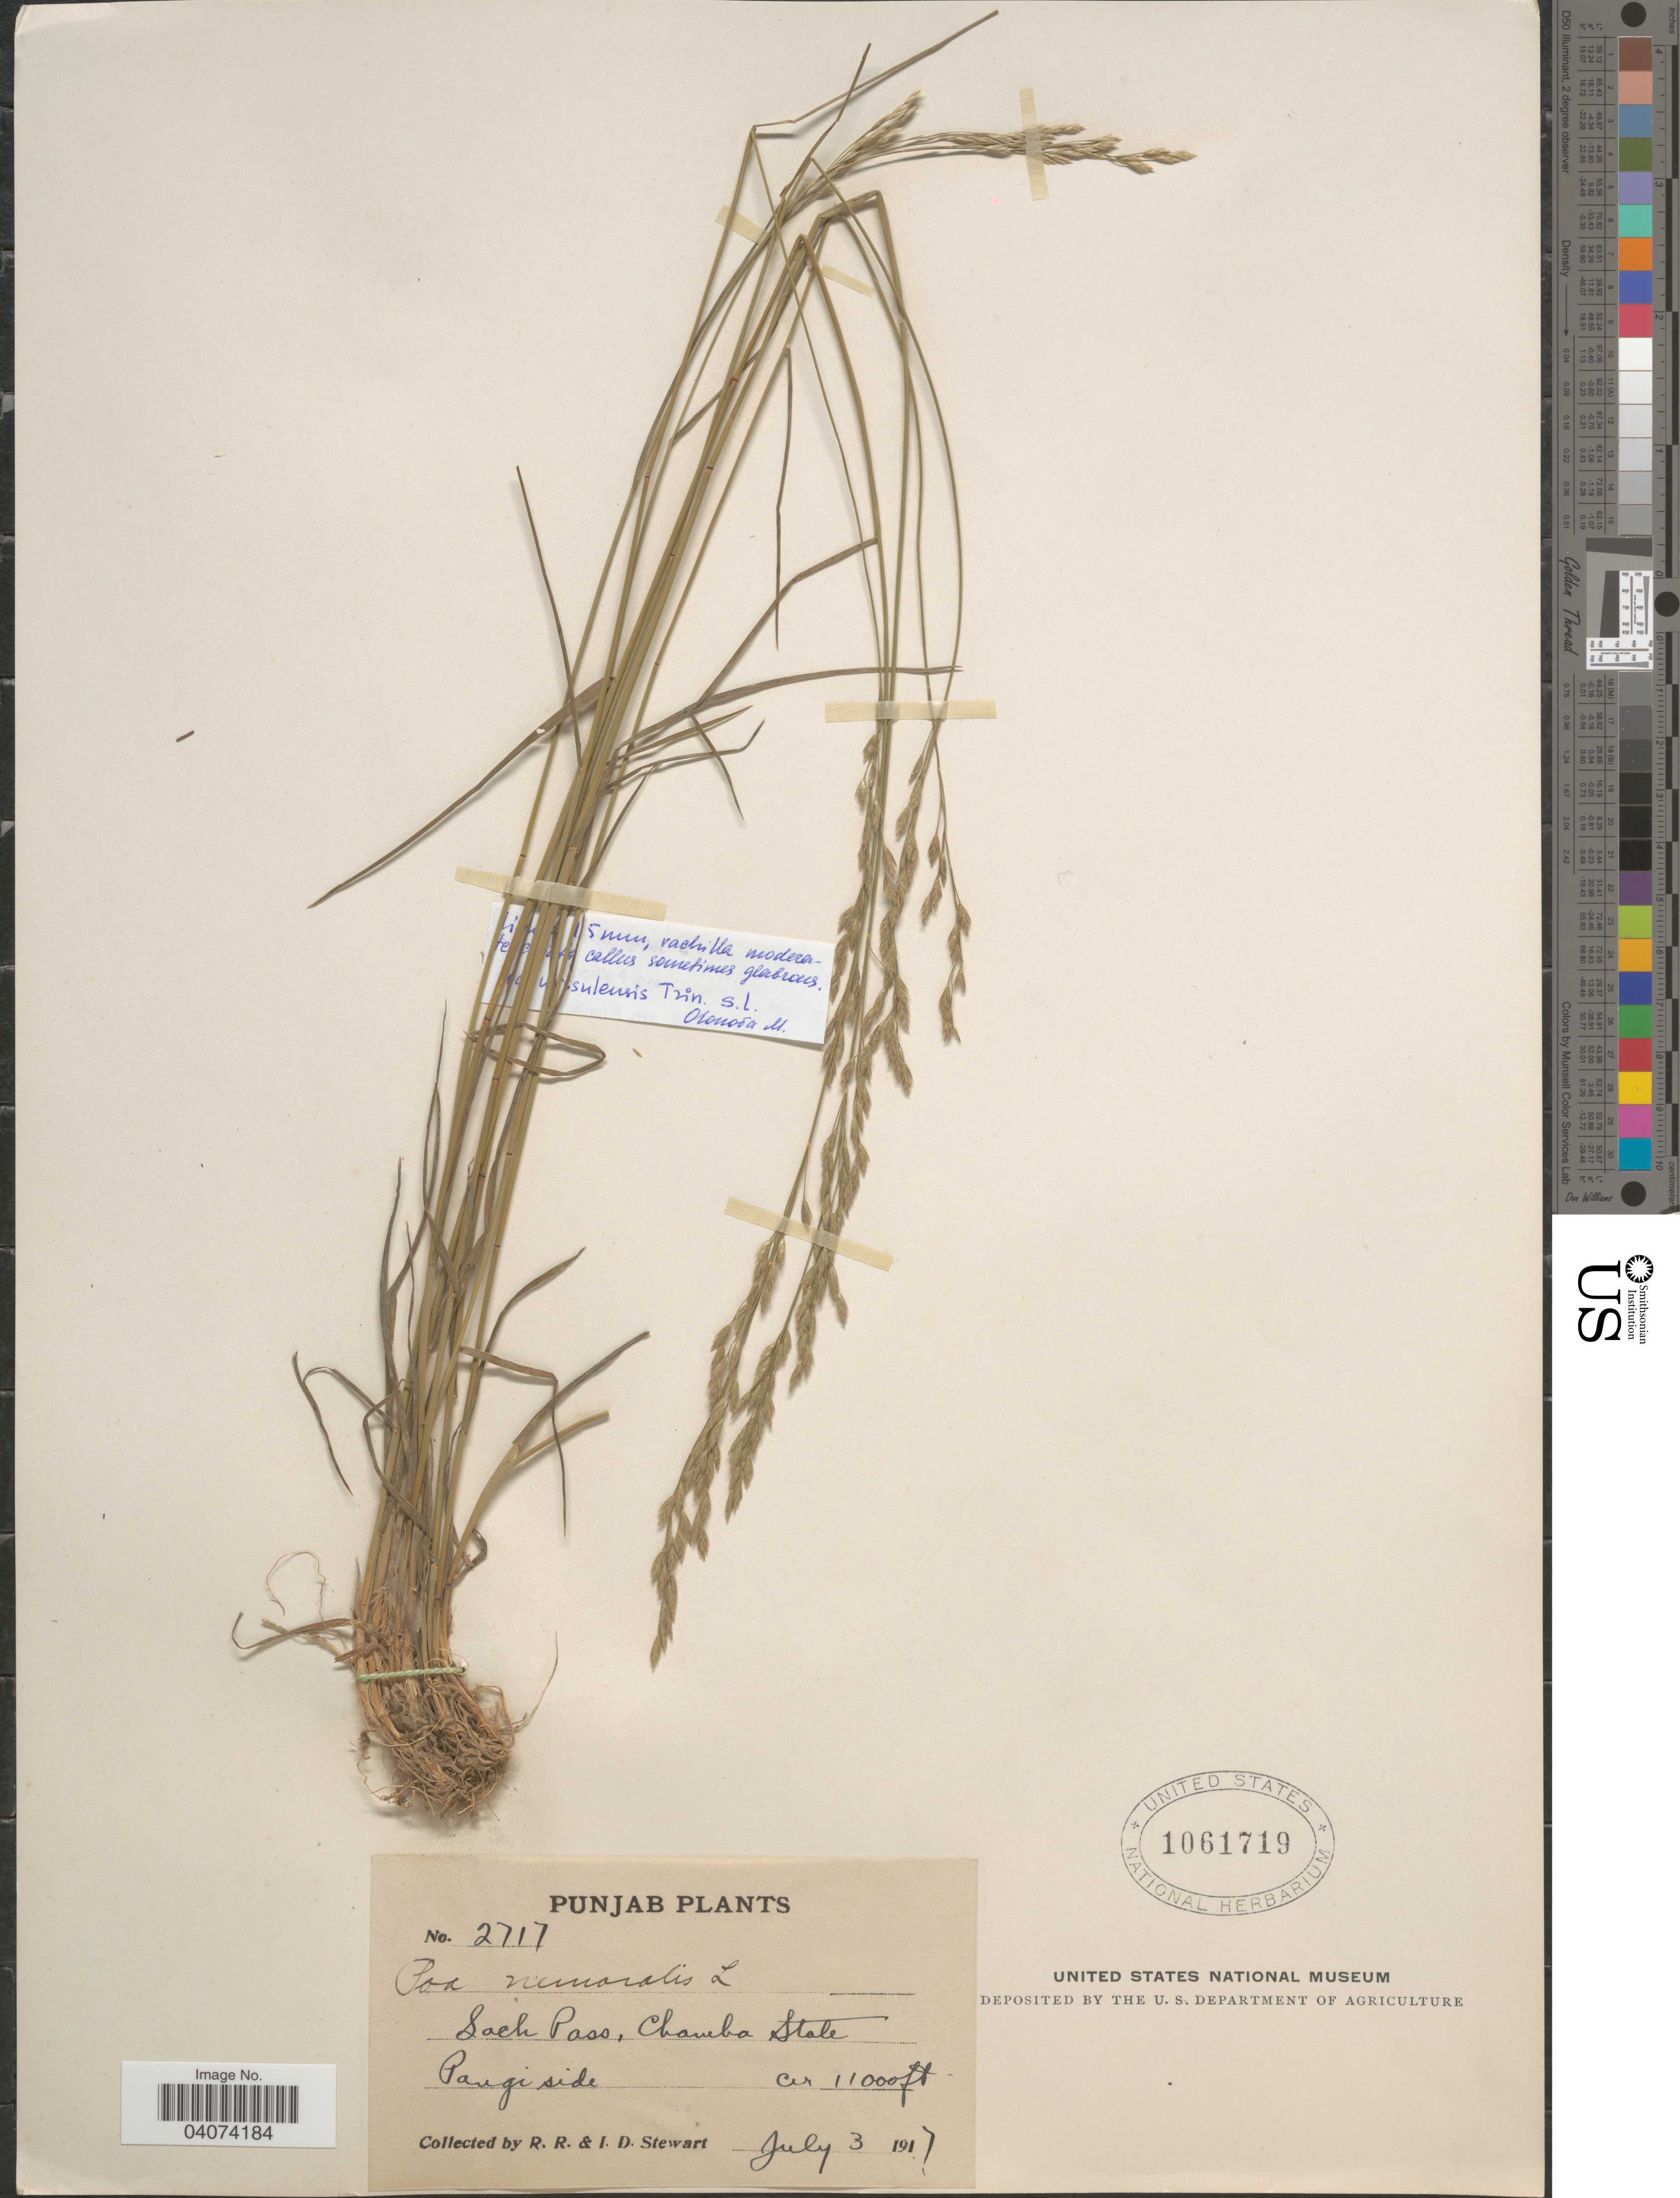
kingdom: Plantae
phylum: Tracheophyta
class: Liliopsida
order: Poales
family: Poaceae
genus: Poa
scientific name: Poa urssulensis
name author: Trin.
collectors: R. Stewart & I. Stewart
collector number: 2717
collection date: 1917-07-03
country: India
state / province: Punjab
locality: Sach Pass, Chamba State. Pangi side.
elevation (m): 3353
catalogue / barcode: US 1061719